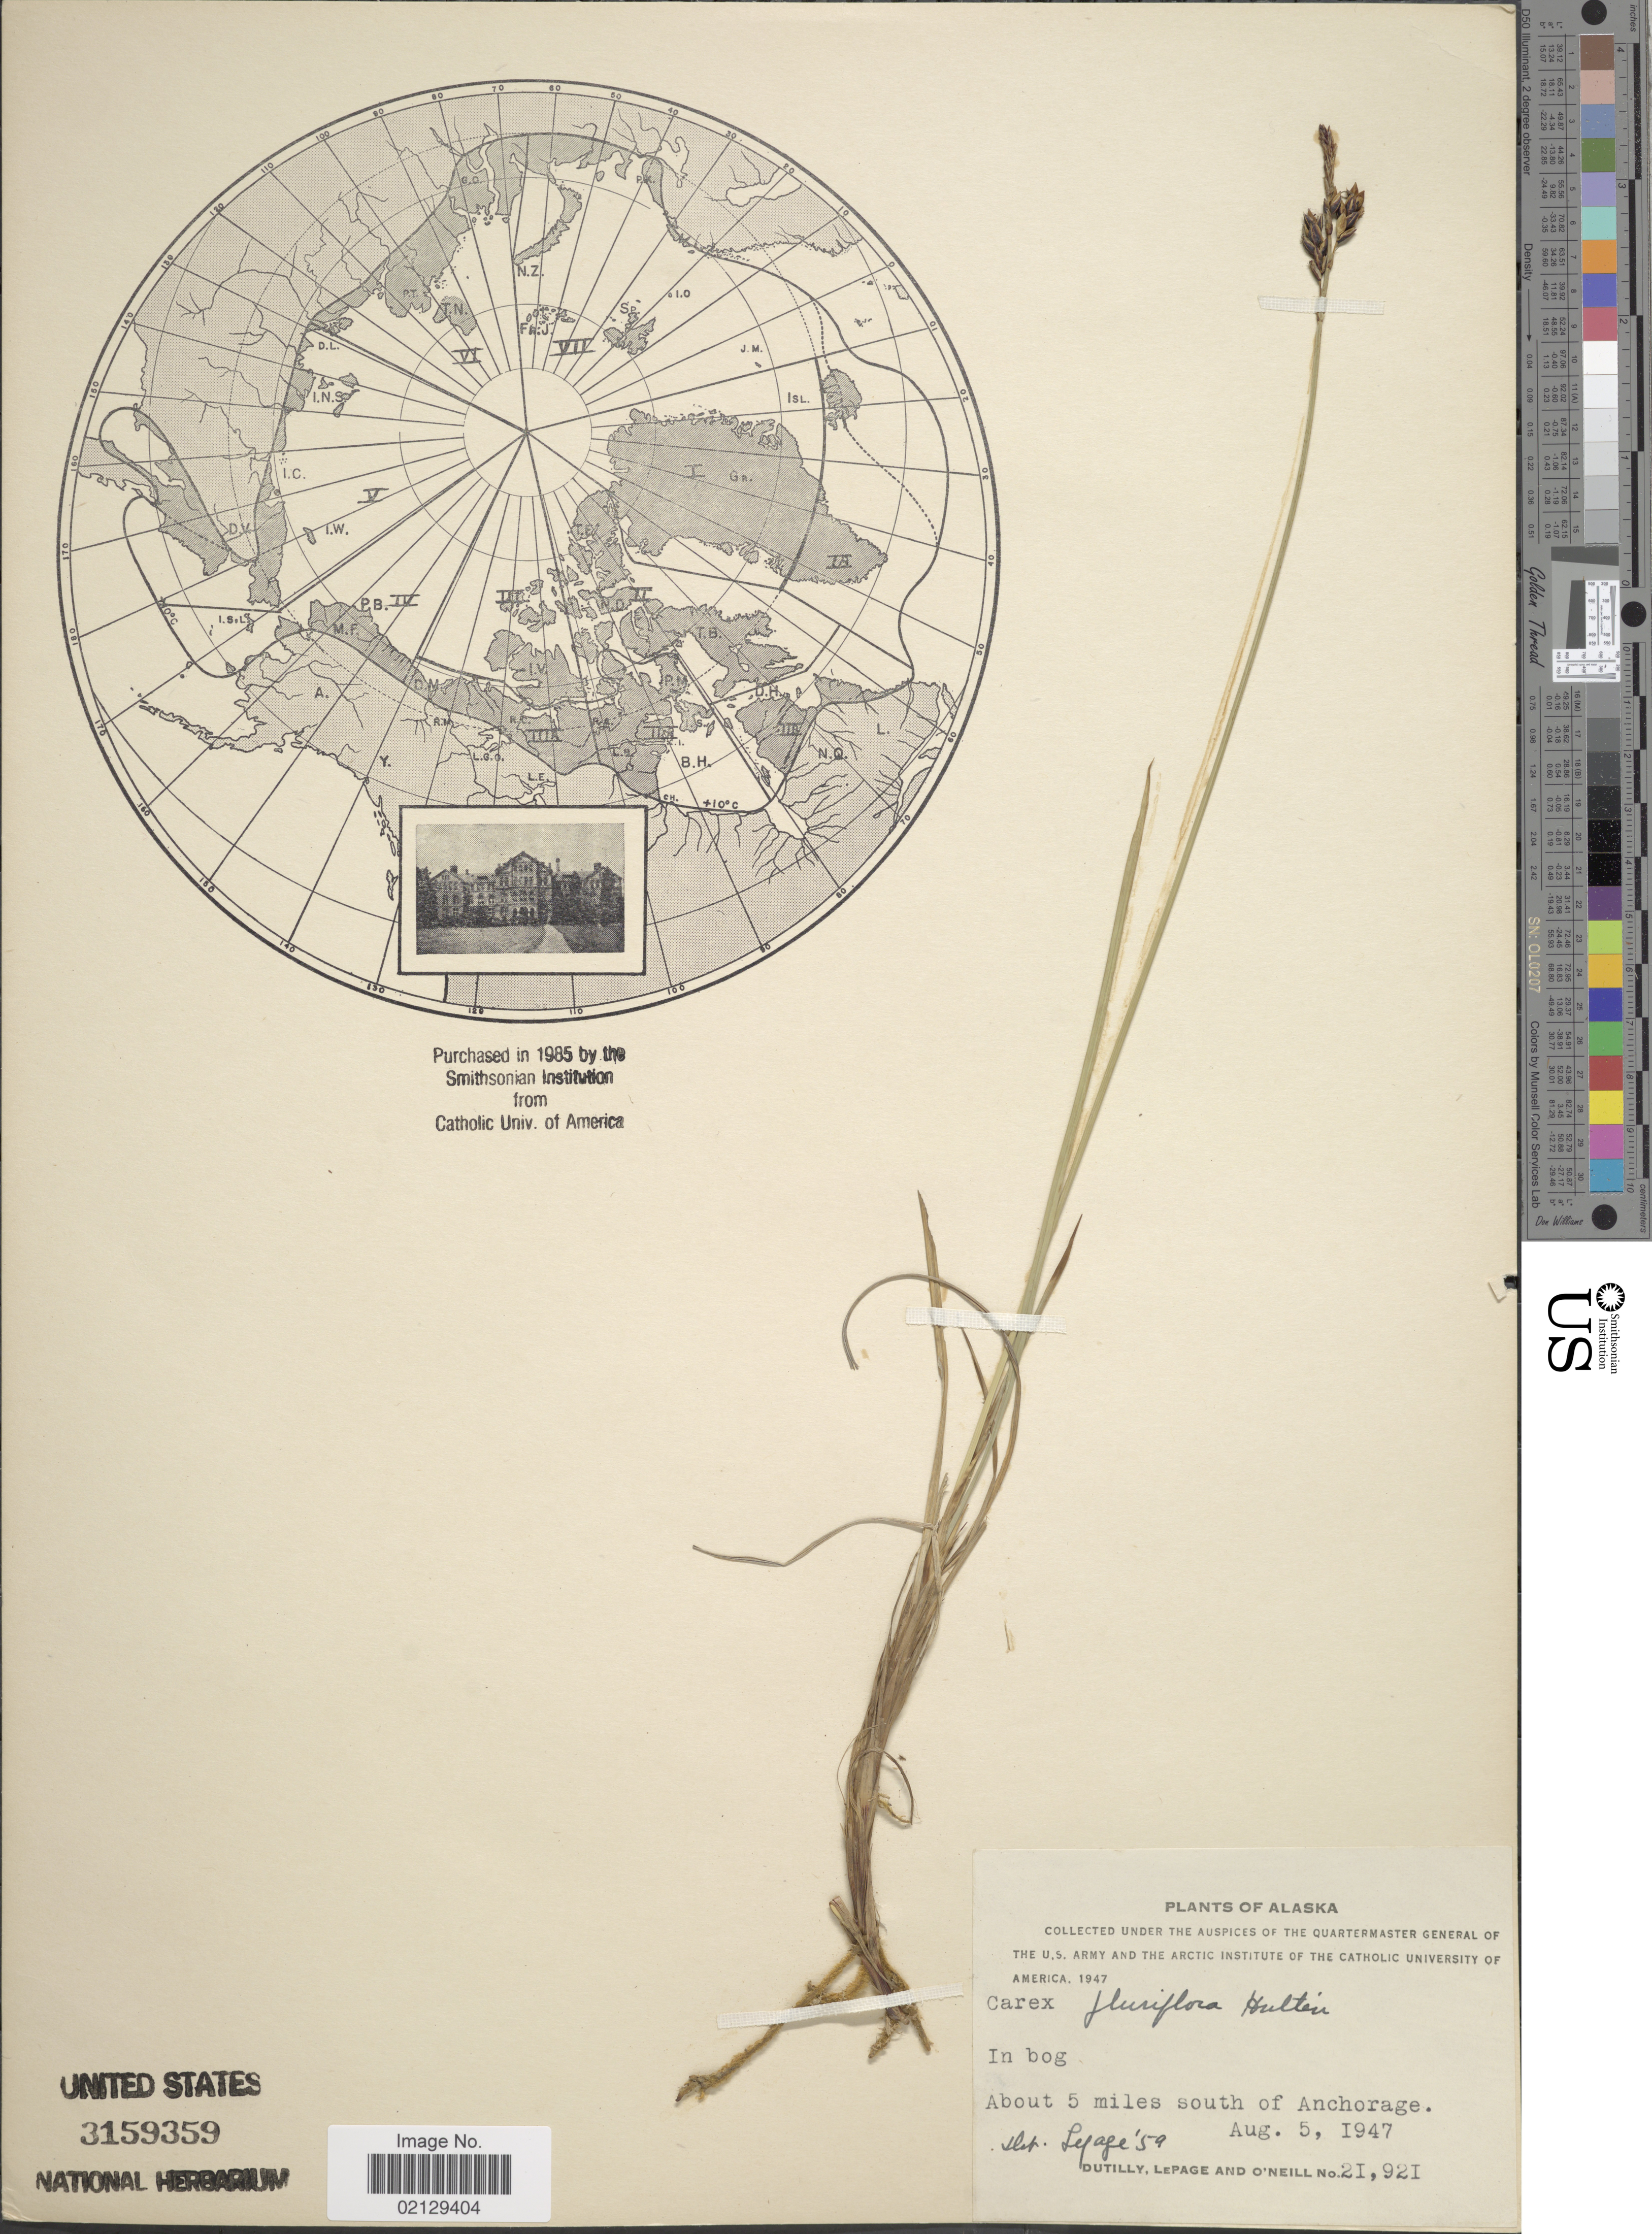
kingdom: Plantae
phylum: Tracheophyta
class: Liliopsida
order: Poales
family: Cyperaceae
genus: Carex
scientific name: Carex pluriflora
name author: Hultén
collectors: -. Dutilly, -. LePage & O' Neill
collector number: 21921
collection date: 1947-08-05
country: United States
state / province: Alaska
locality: About 5 miles south of Anchorange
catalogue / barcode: US 3159359